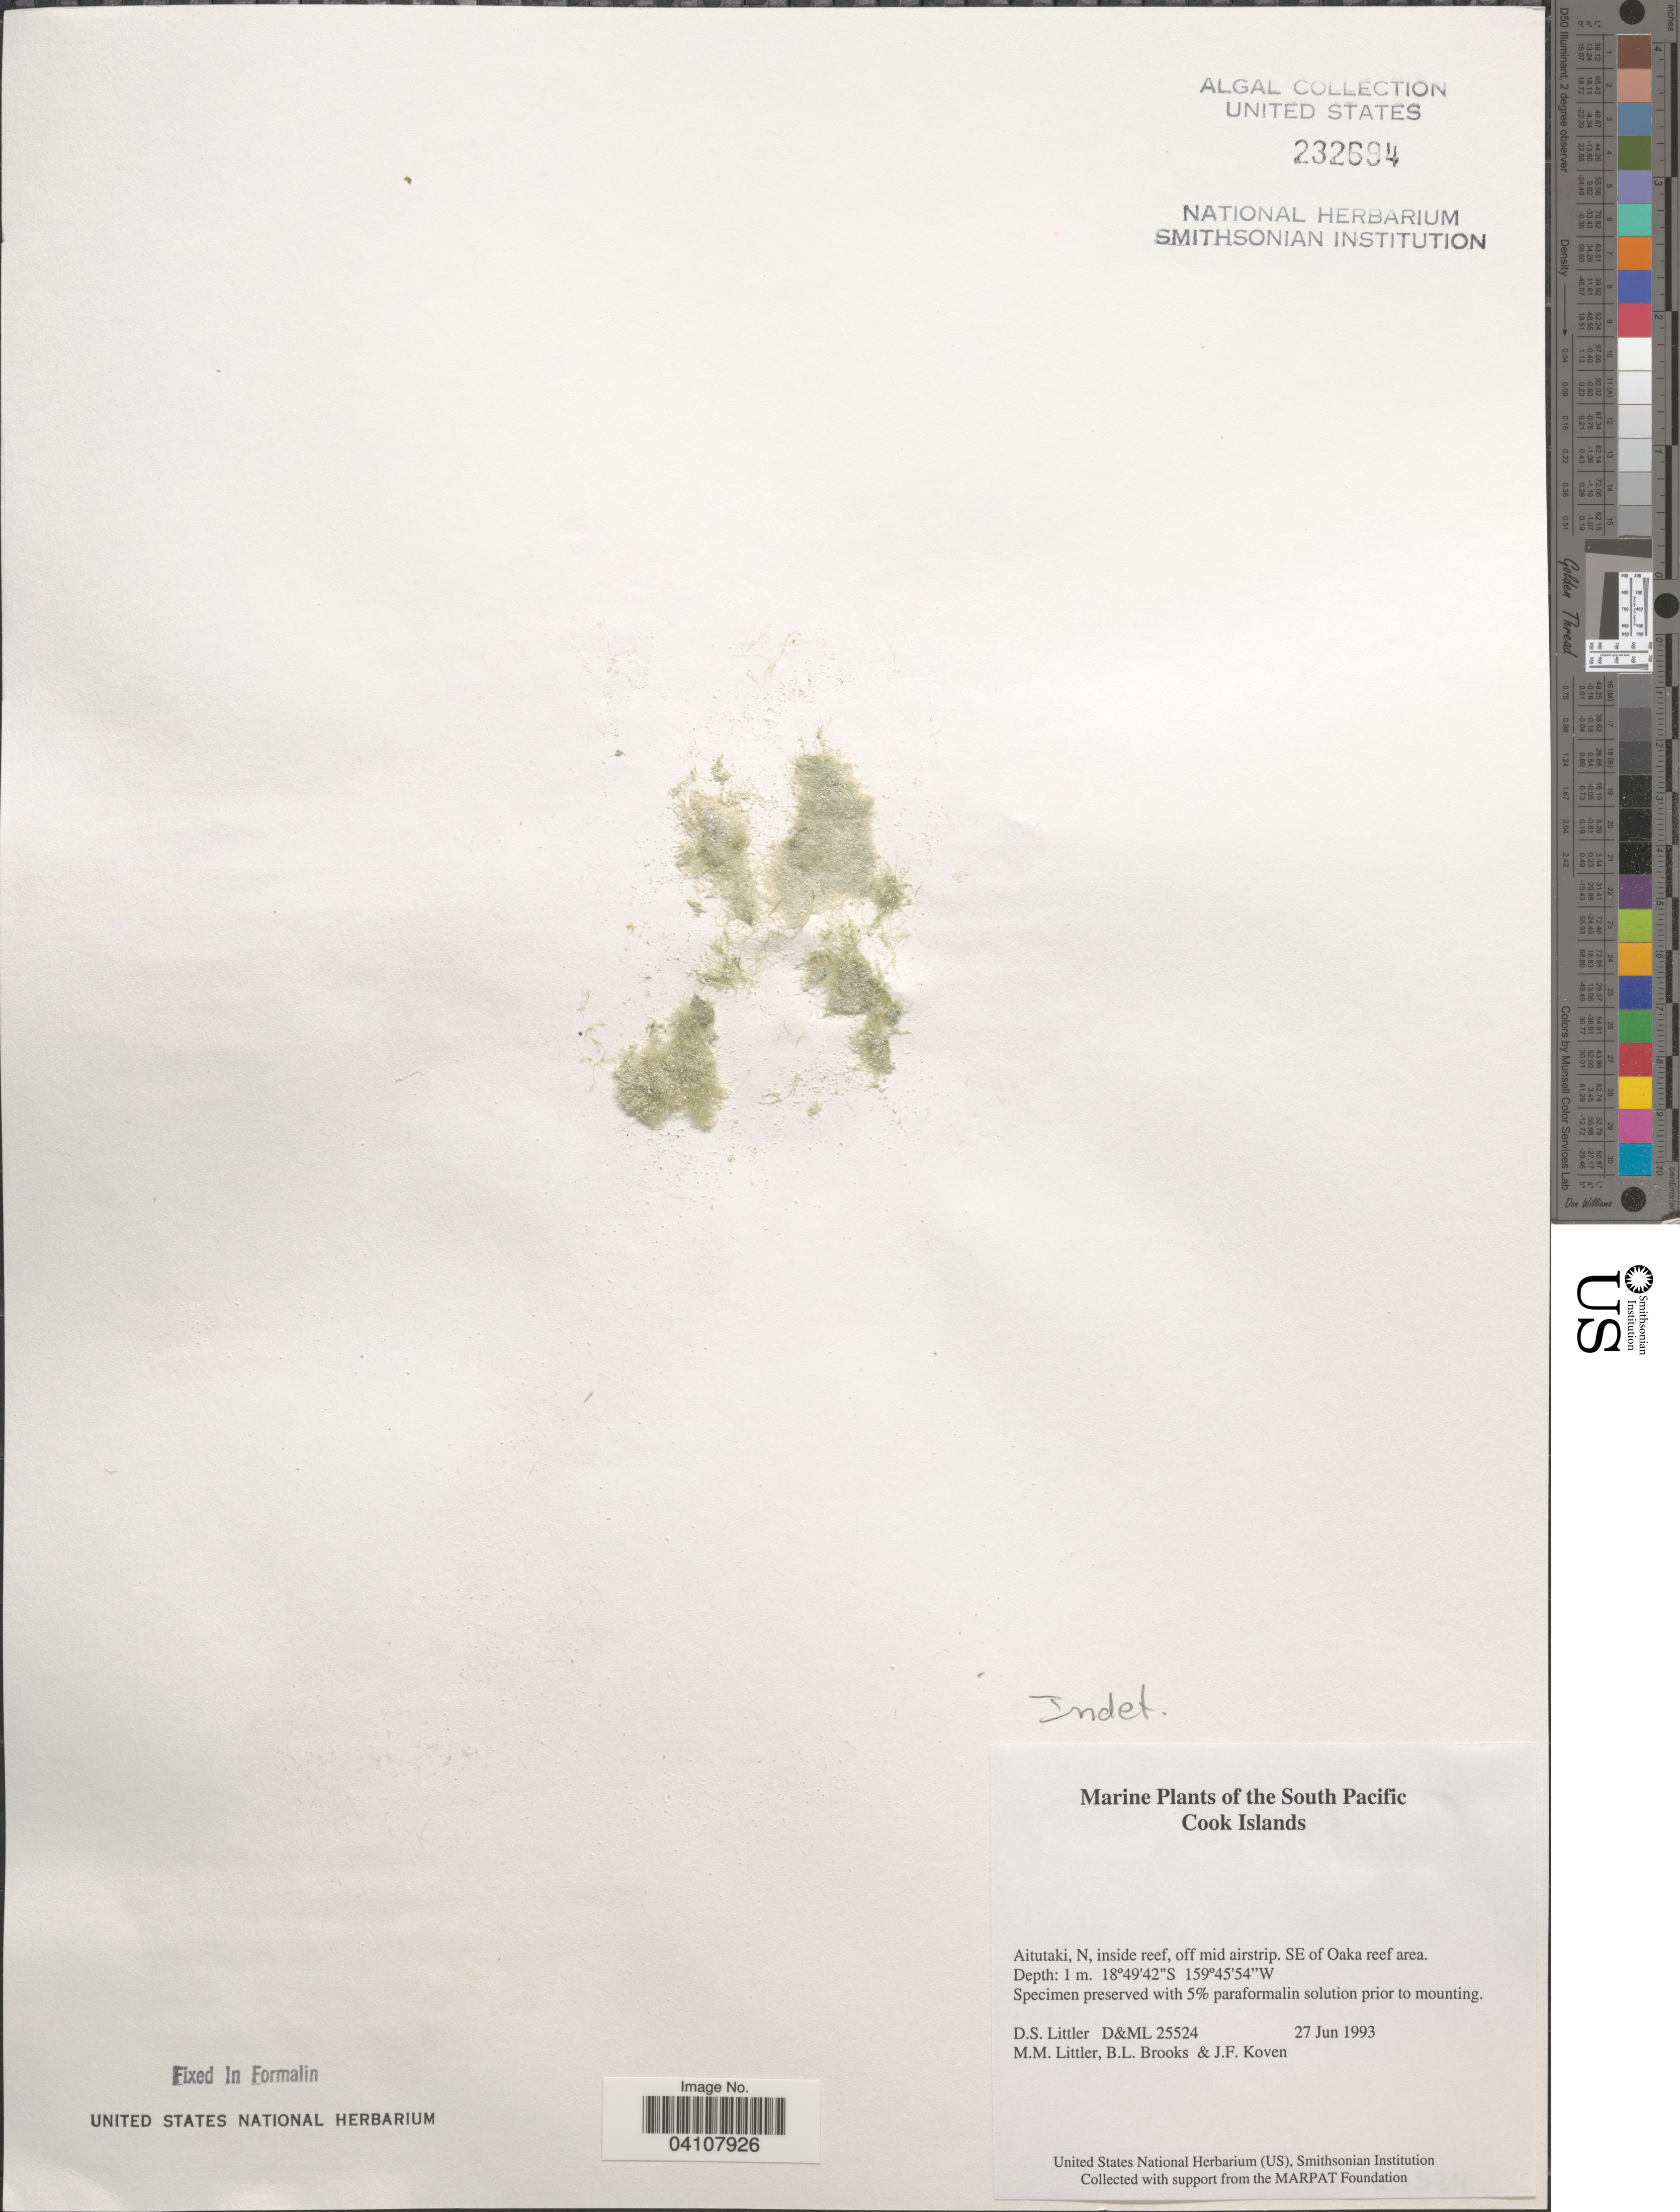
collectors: D. S. Littler, B. Brooks & J. Koven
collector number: D&ML25524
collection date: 1993-06-27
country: Cook Islands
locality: The South Pacific. Aitutaki, N, inside reef, off mid airstrip, SE of Oaka reef area.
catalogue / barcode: US 232694